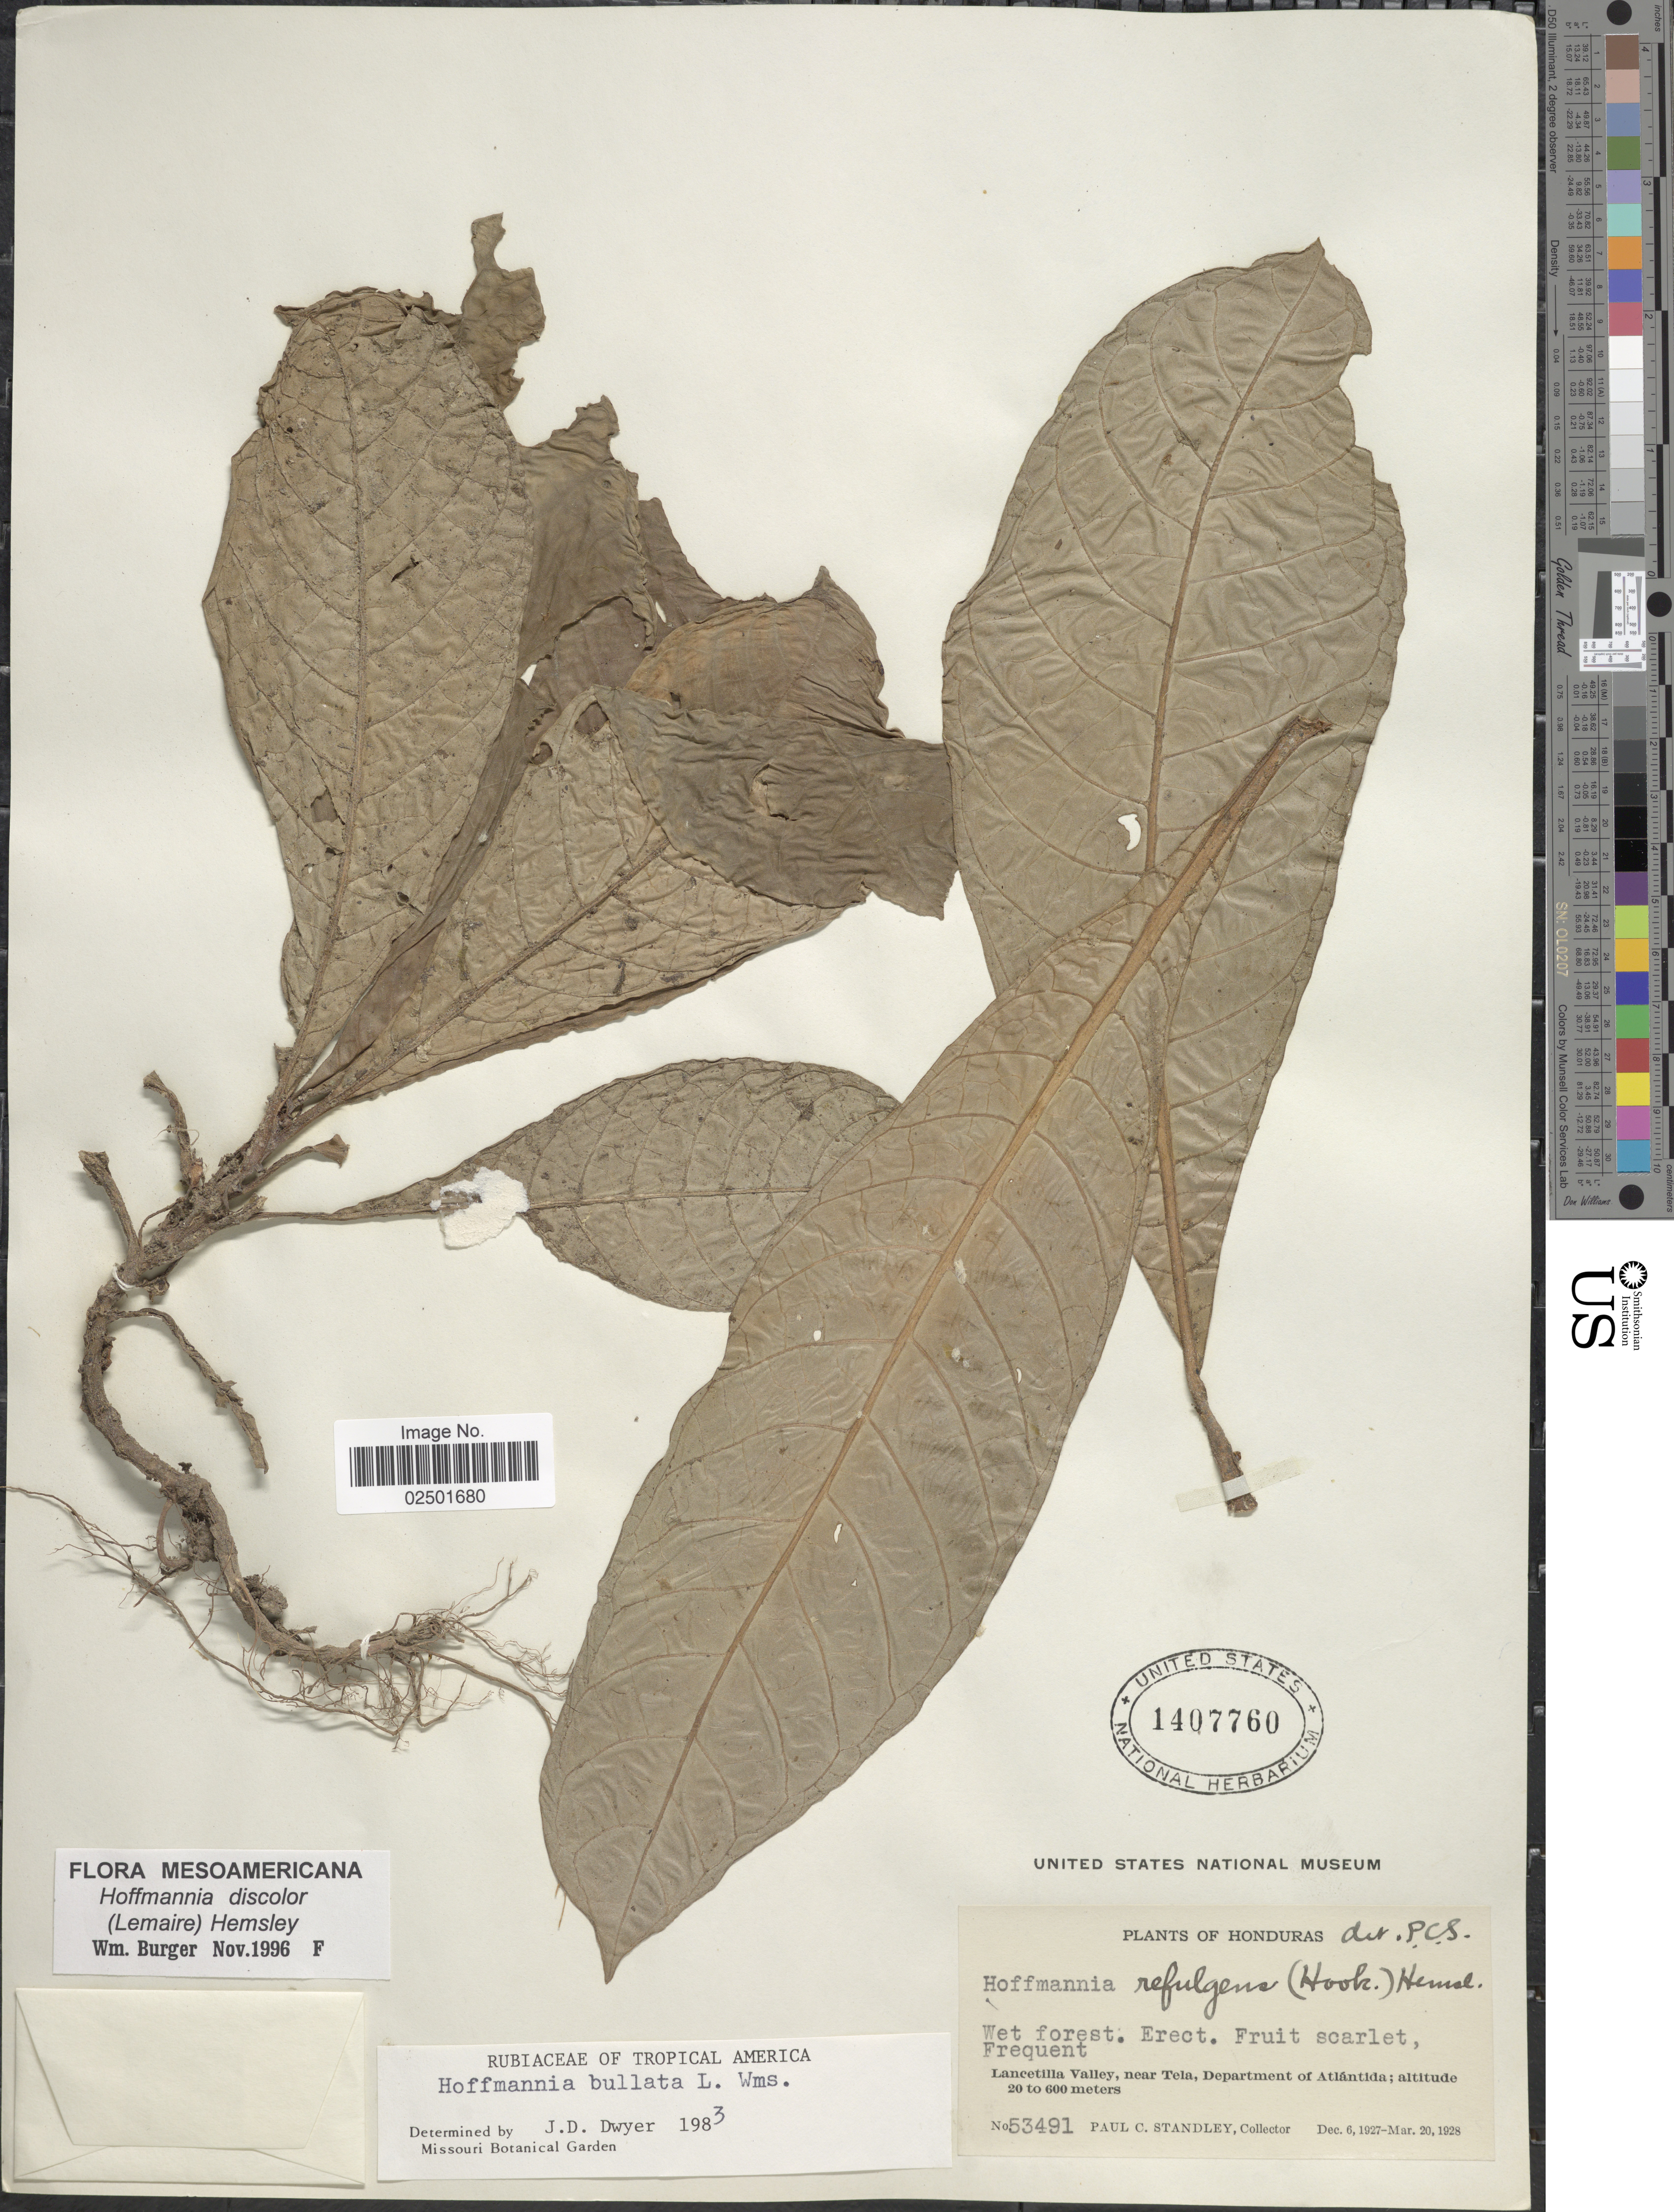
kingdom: Plantae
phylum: Tracheophyta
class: Magnoliopsida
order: Gentianales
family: Rubiaceae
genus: Hoffmannia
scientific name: Hoffmannia discolor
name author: (Lem.) Hemsl.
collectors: P. C. Standley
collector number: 53491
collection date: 1927-12-06/1928-03-20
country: Honduras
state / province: Atlántida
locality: Lancetilla Valley, near Tela, Department of Atlántida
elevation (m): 20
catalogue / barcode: US 1407760